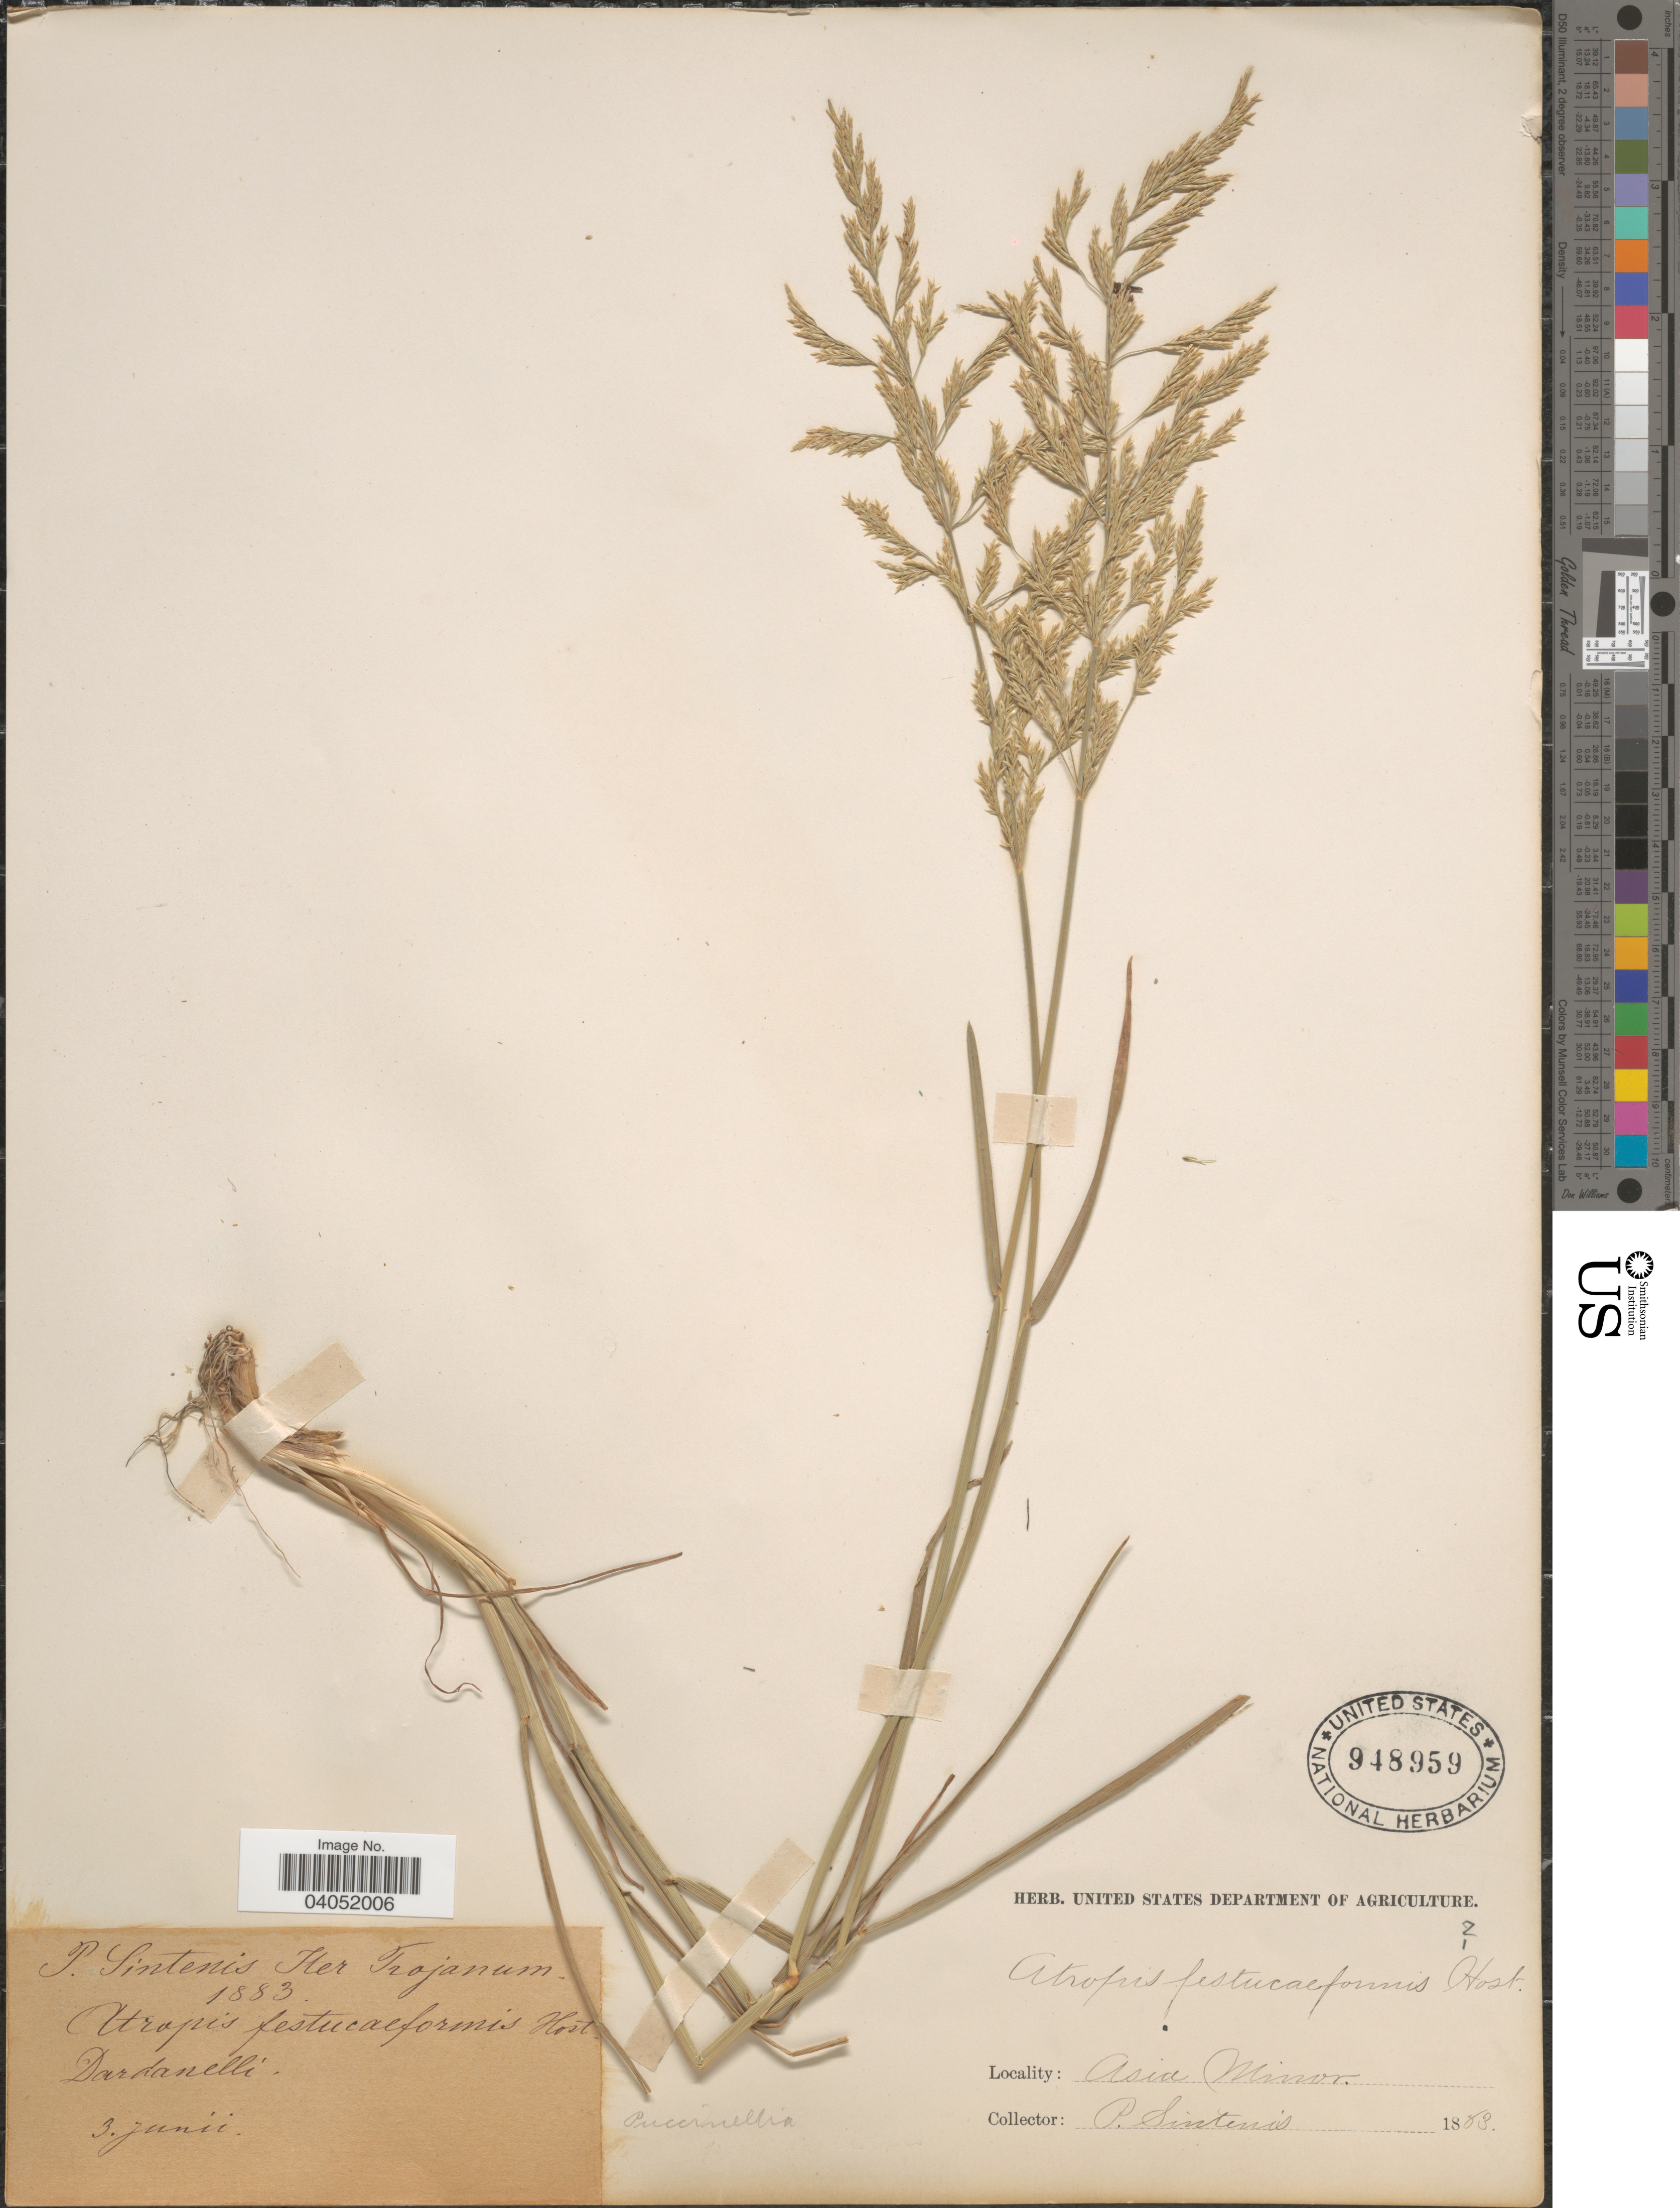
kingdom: Plantae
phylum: Tracheophyta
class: Liliopsida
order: Poales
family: Poaceae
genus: Puccinellia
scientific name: Puccinellia sp.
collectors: P. Sintenis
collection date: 1883-06-03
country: Turkey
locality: Iter Trojanum. Dardanelli. Asia Minor.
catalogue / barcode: US 948959